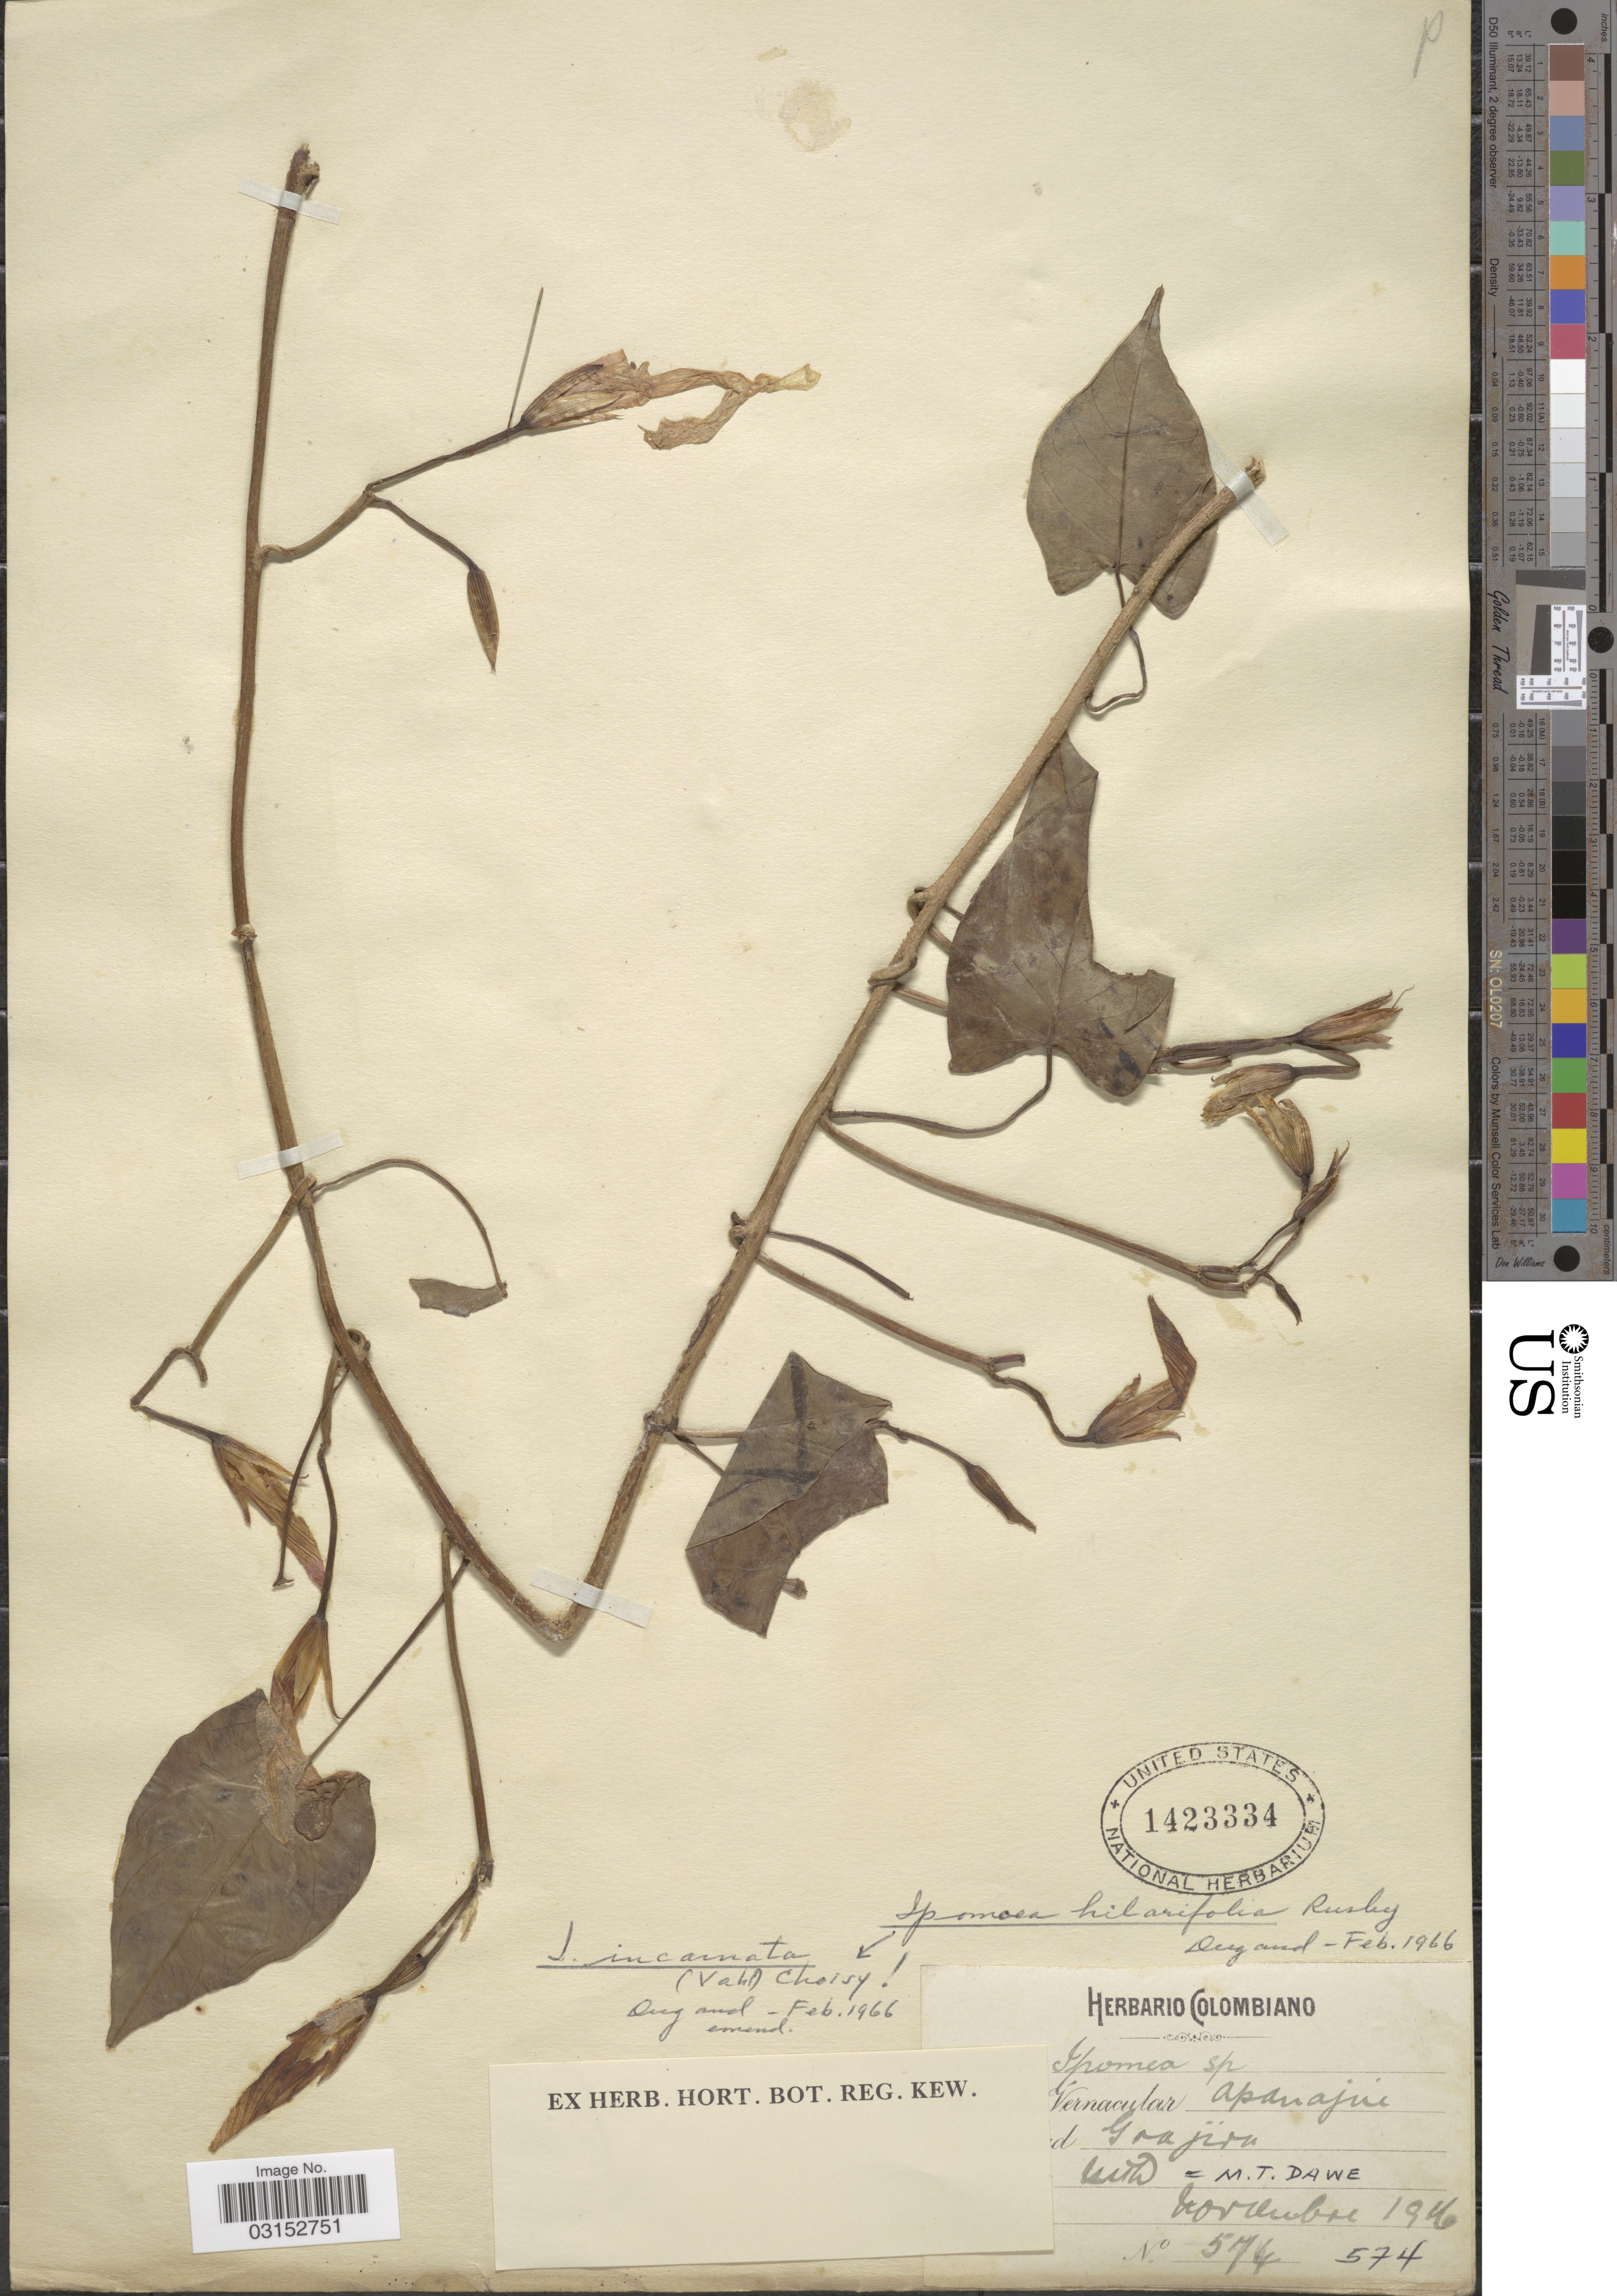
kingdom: Plantae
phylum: Tracheophyta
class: Magnoliopsida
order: Solanales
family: Convolvulaceae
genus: Ipomoea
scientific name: Ipomoea incarnata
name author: (Vahl) Choisy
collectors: M. T. Dawe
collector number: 574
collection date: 1916-11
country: Colombia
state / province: La Guajira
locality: Goajira.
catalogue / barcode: US 1423334